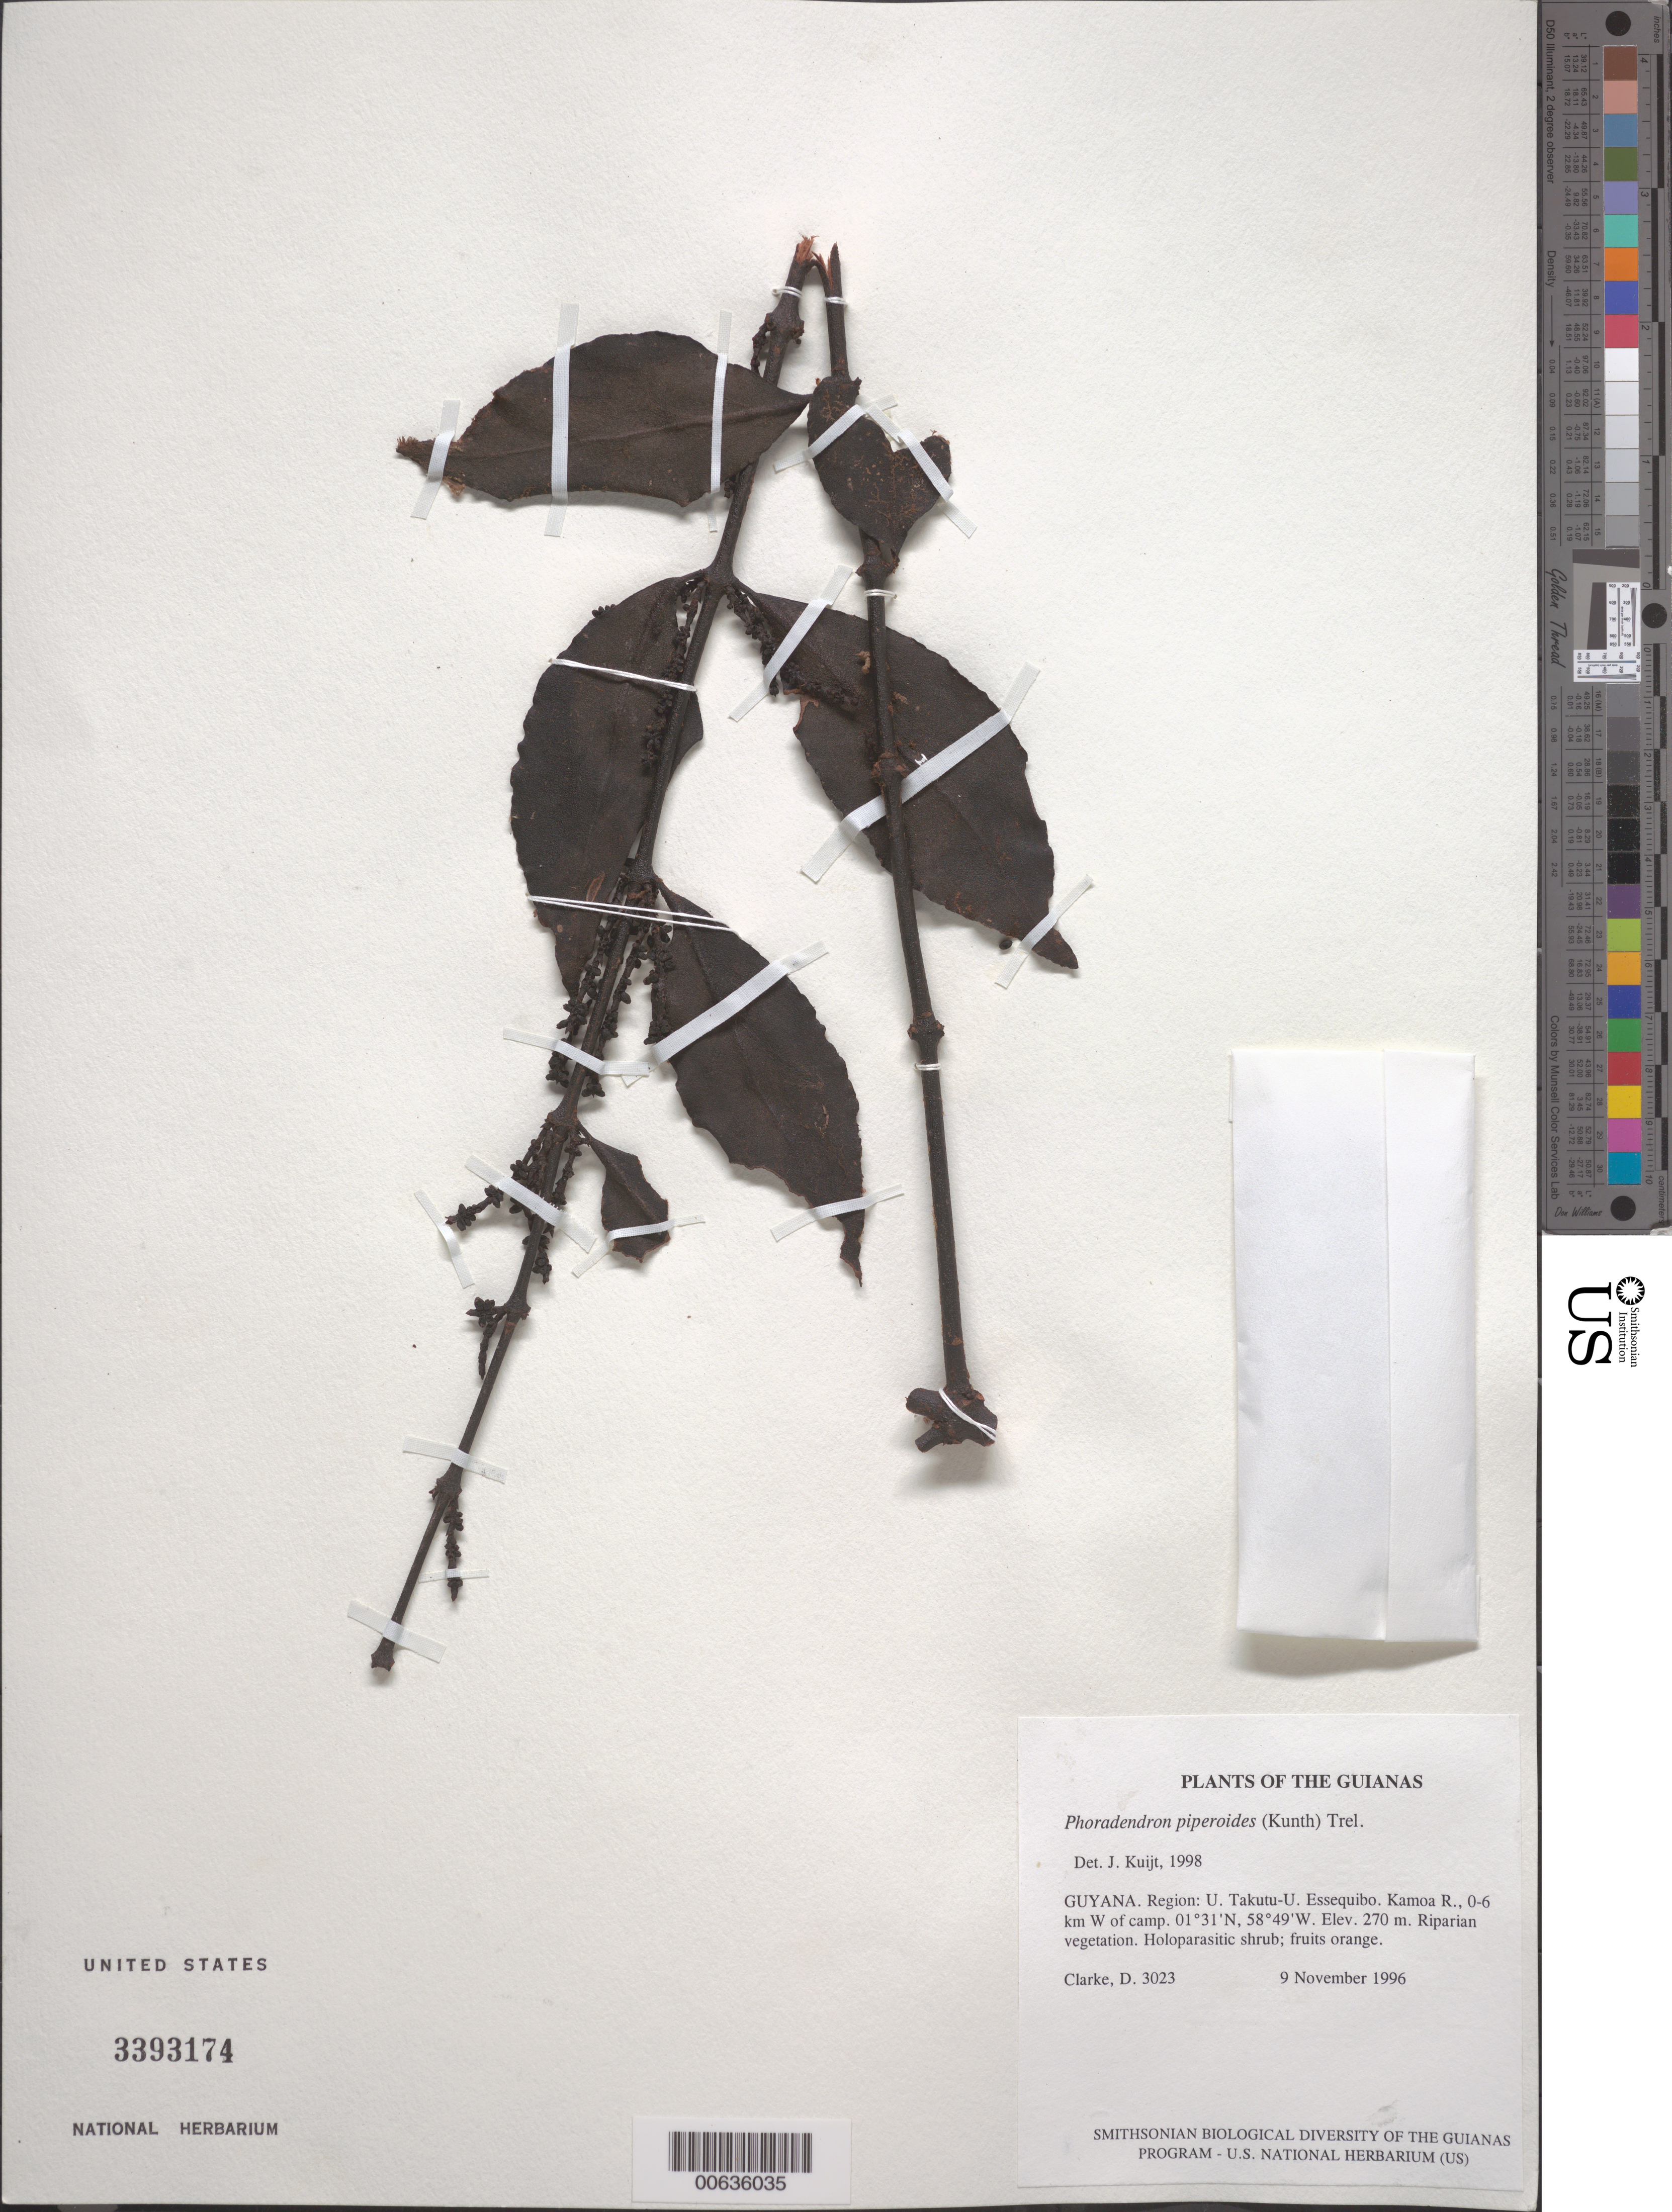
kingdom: Plantae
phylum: Tracheophyta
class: Magnoliopsida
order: Santalales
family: Viscaceae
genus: Phoradendron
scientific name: Phoradendron piperoides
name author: (Kunth) Trel.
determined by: Kuijt, Job, (CANADA)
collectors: H. D. Clarke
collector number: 3023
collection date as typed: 9 November 1996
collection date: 1996-11-09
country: Guyana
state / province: U. Takutu-U. Essequibo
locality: Kamoa R., 0-6 km W of camp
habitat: Riparian vegetation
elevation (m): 270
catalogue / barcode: US 3393174